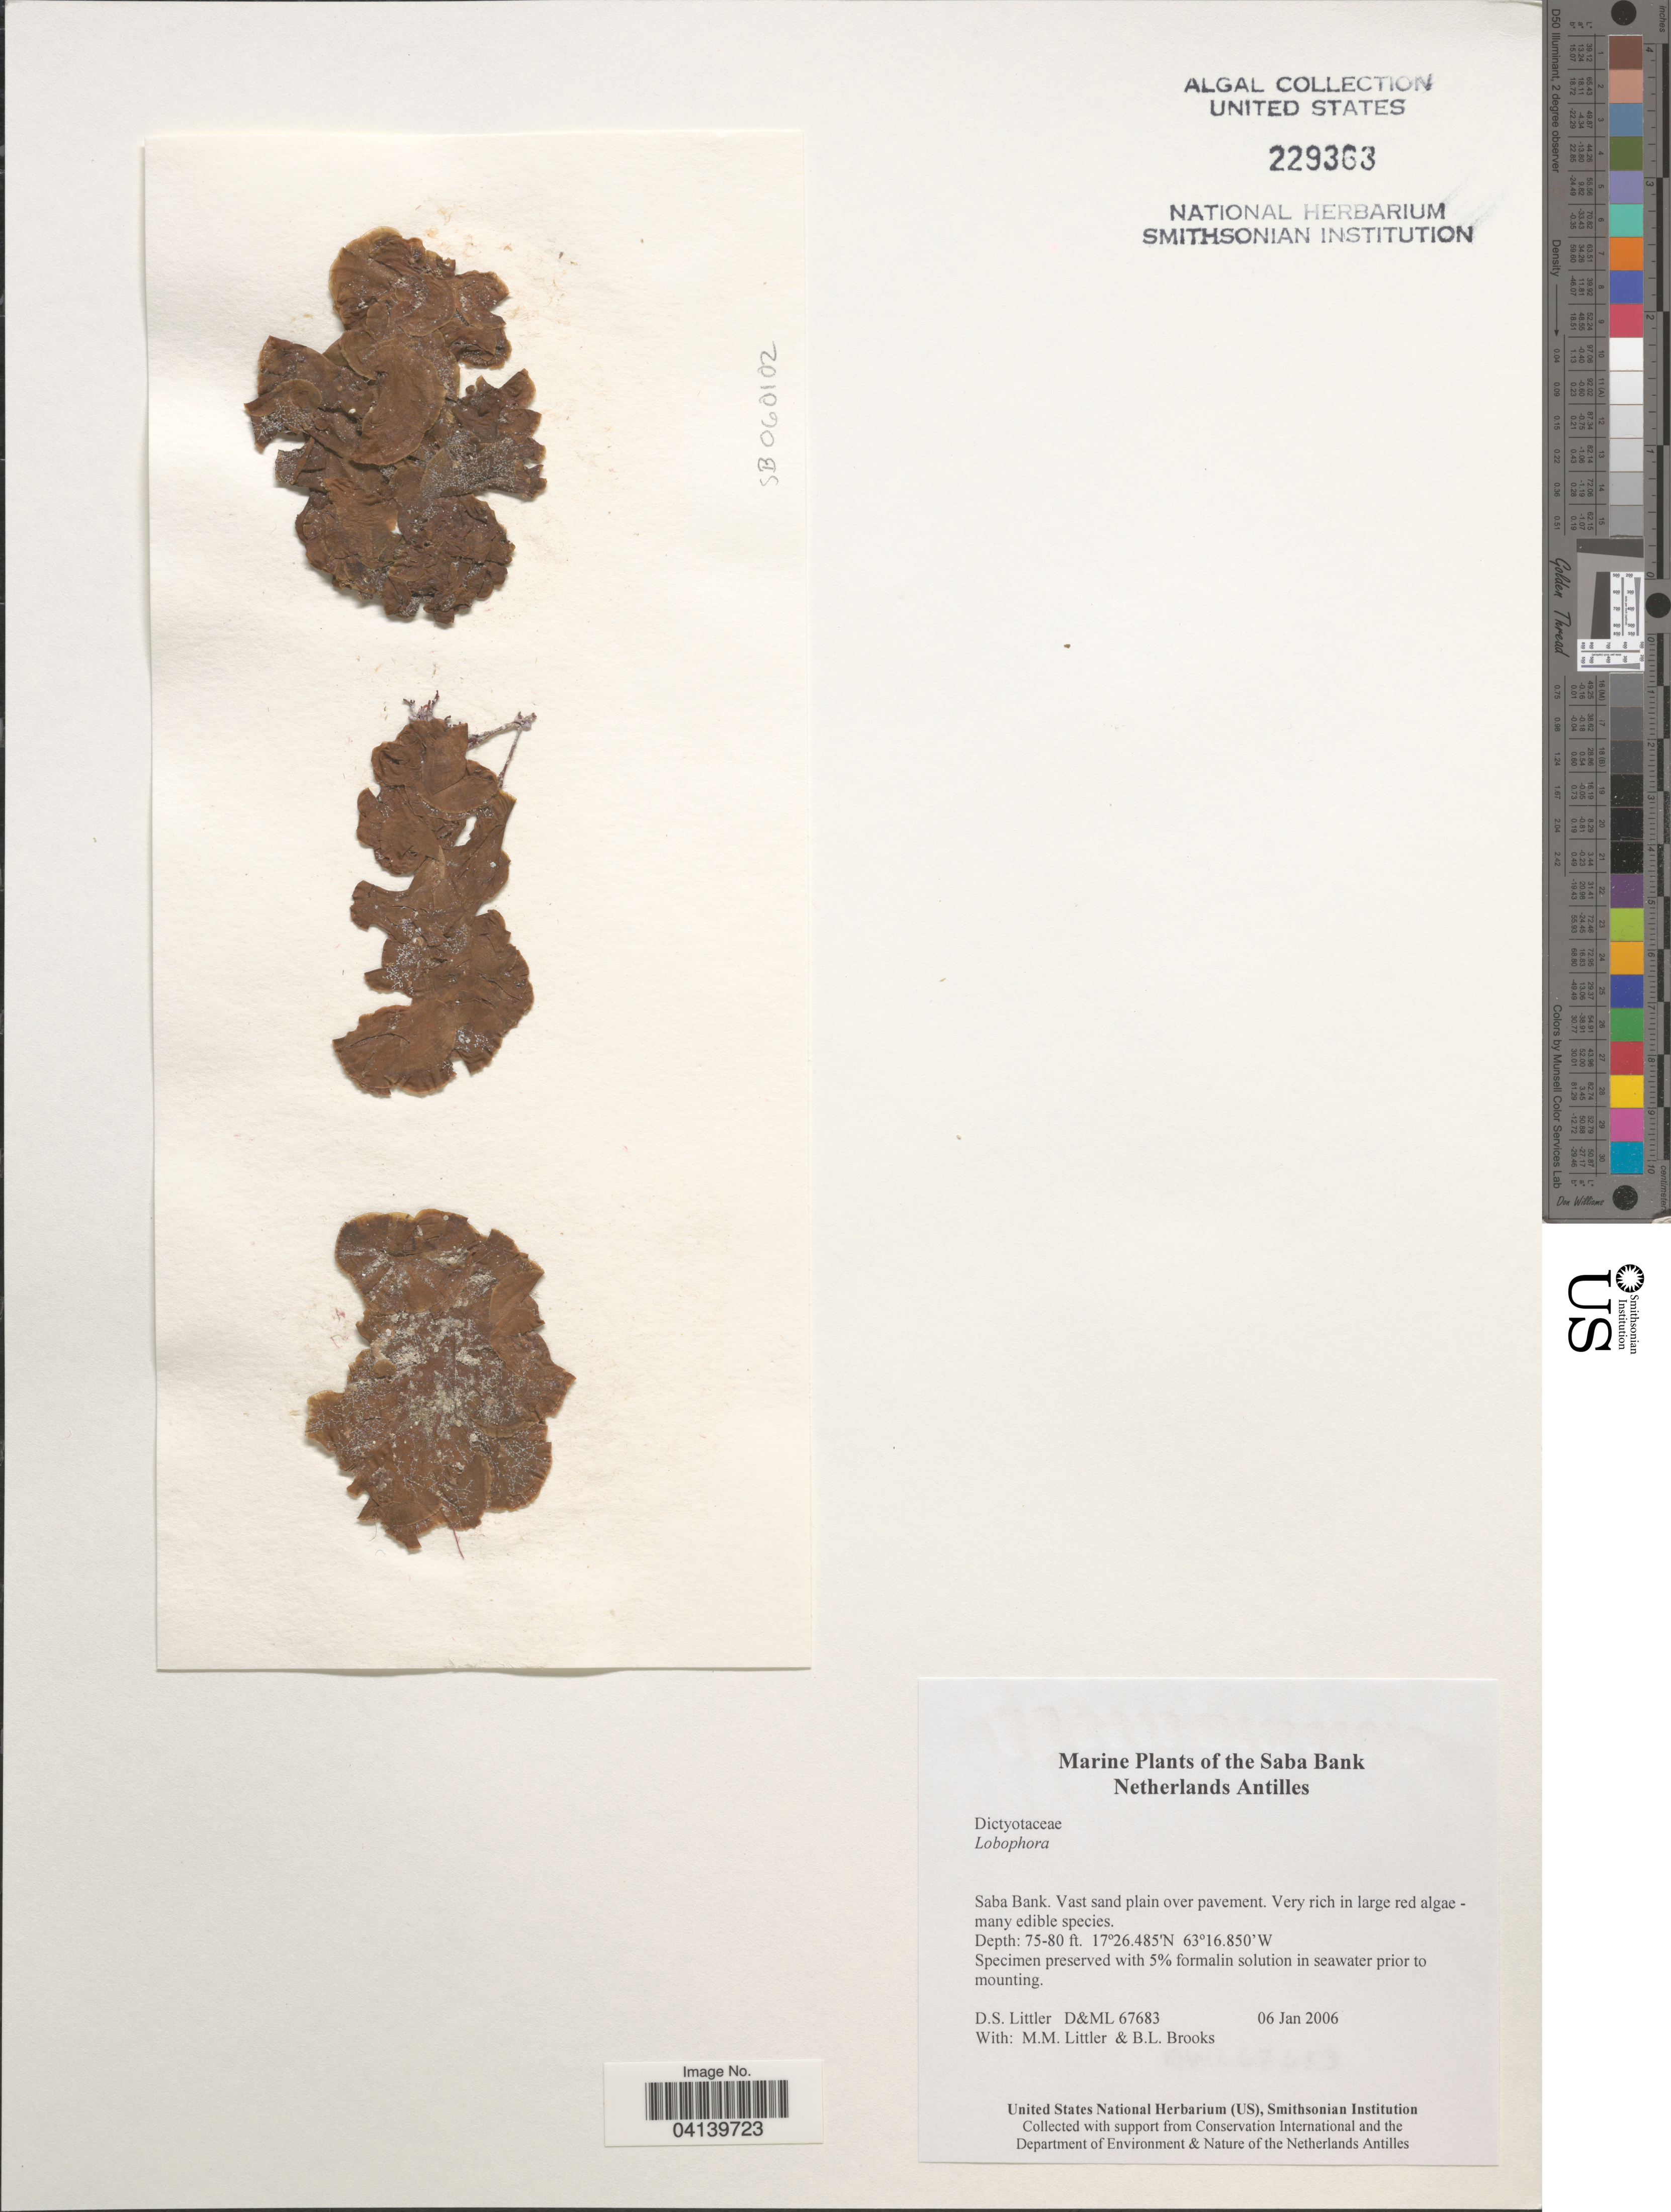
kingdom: Chromista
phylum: Ochrophyta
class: Phaeophyceae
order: Dictyotales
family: Dictyotaceae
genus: Lobophora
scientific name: Lobophora sp.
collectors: D. S. Littler & B. Brooks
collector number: D&ML 67683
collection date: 2006-01-06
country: Netherlands Antilles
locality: The Saba Bank.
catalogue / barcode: US 229363